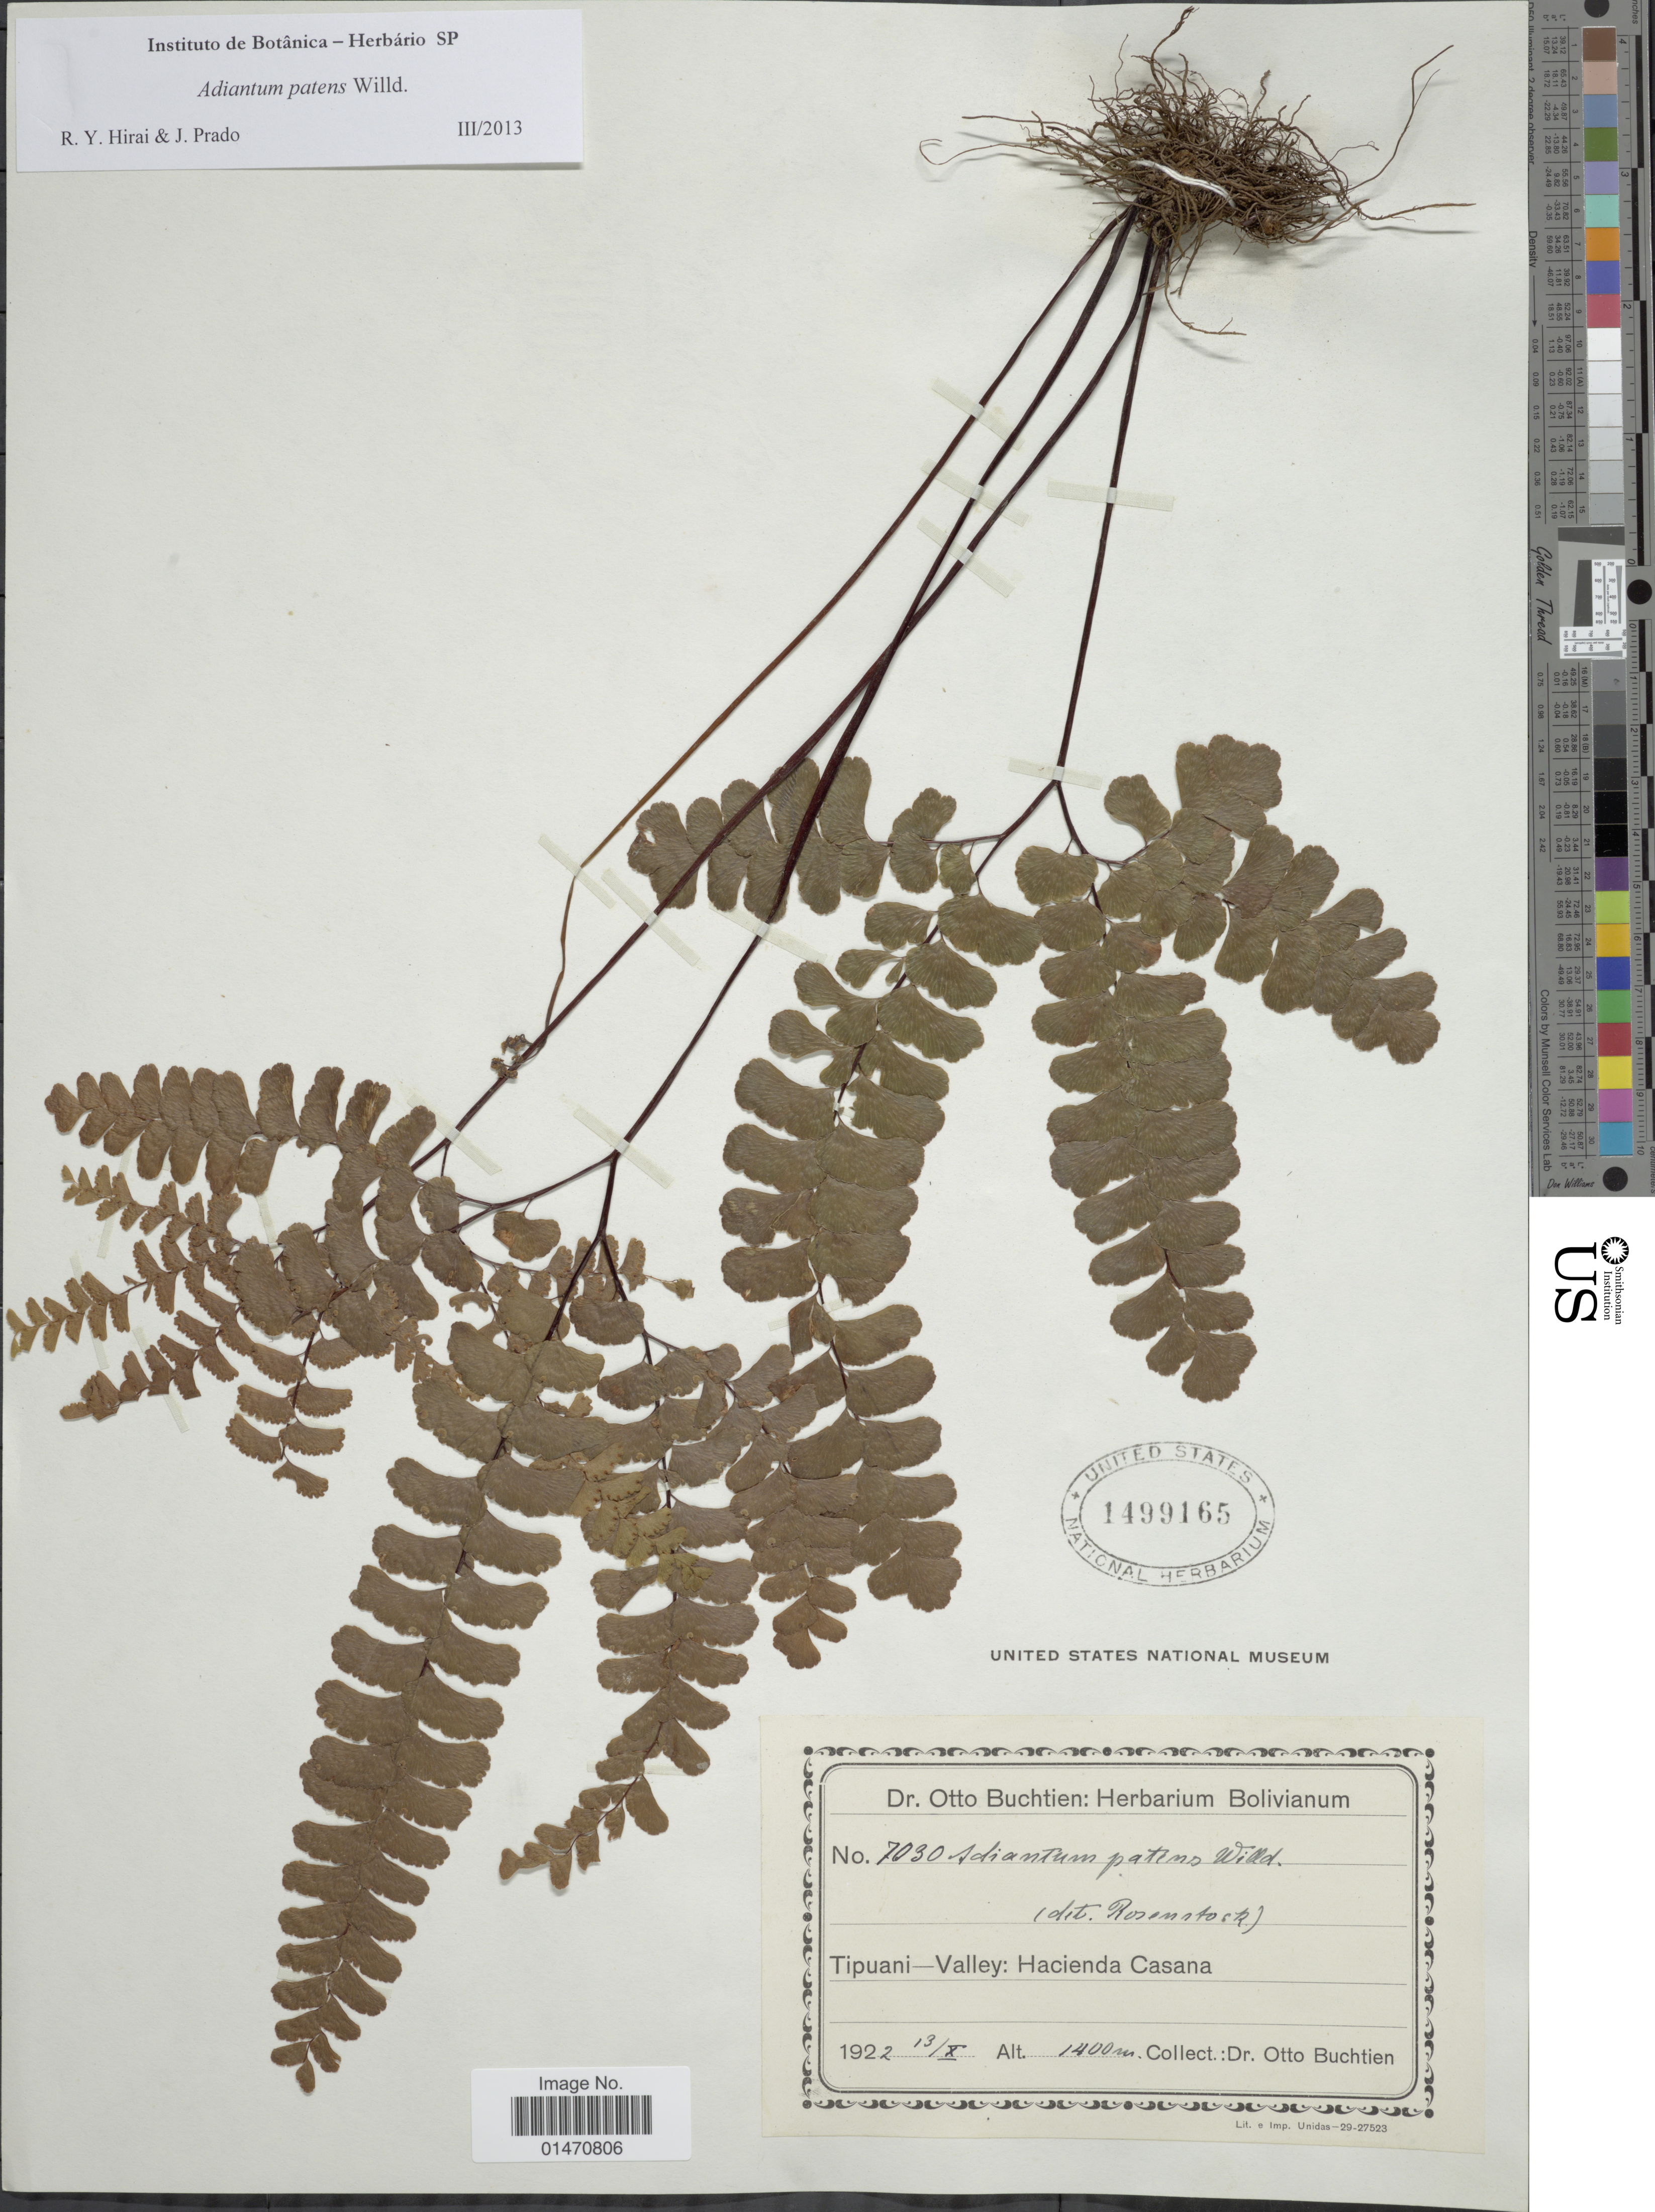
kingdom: Plantae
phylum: Tracheophyta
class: Polypodiopsida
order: Polypodiales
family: Pteridaceae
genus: Adiantum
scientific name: Adiantum patens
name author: Willd.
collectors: O. Buchtien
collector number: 7030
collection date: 1922-10-13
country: Bolivia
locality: Tipuani-valley: Hacienda Casana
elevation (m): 1400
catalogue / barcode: US 1499165